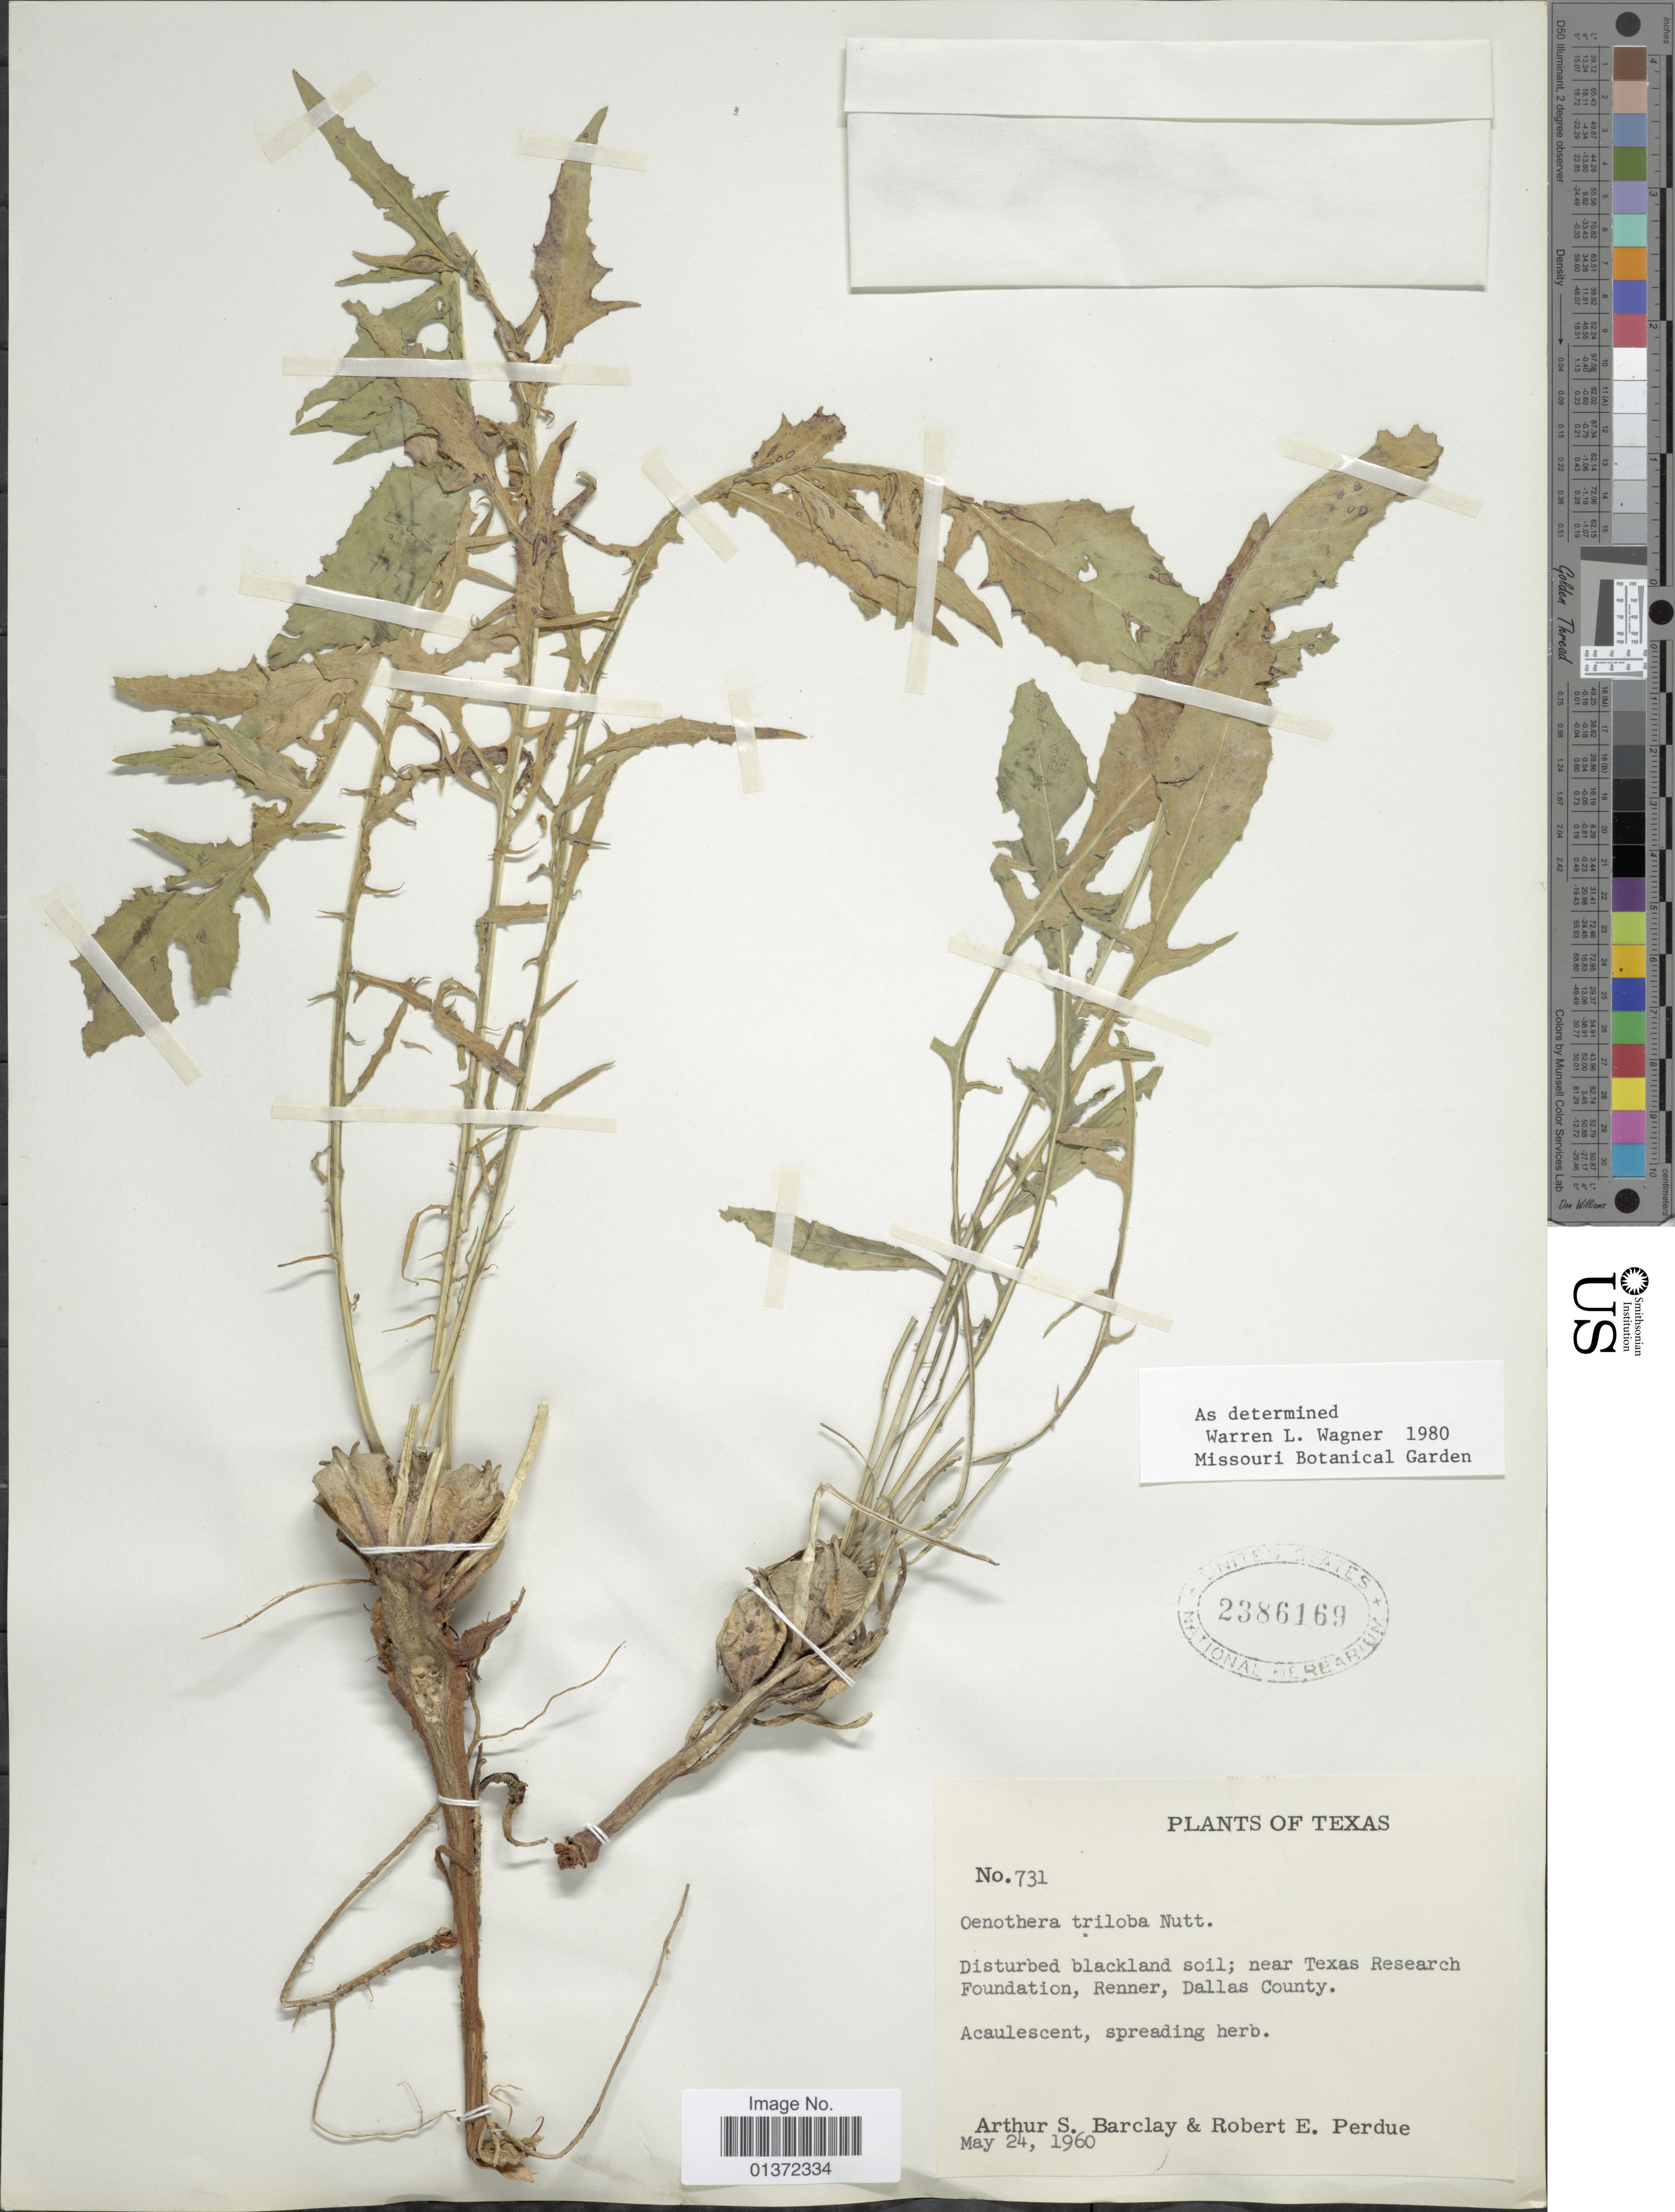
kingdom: Plantae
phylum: Tracheophyta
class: Magnoliopsida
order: Myrtales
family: Onagraceae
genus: Oenothera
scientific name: Oenothera triloba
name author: Nutt.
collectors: A. S. Barclay & R. E. Perdue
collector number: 731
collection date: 1960-05-24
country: United States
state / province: Texas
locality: Near Texas Research Foundation, Renner, Dallas County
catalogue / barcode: US 2386169